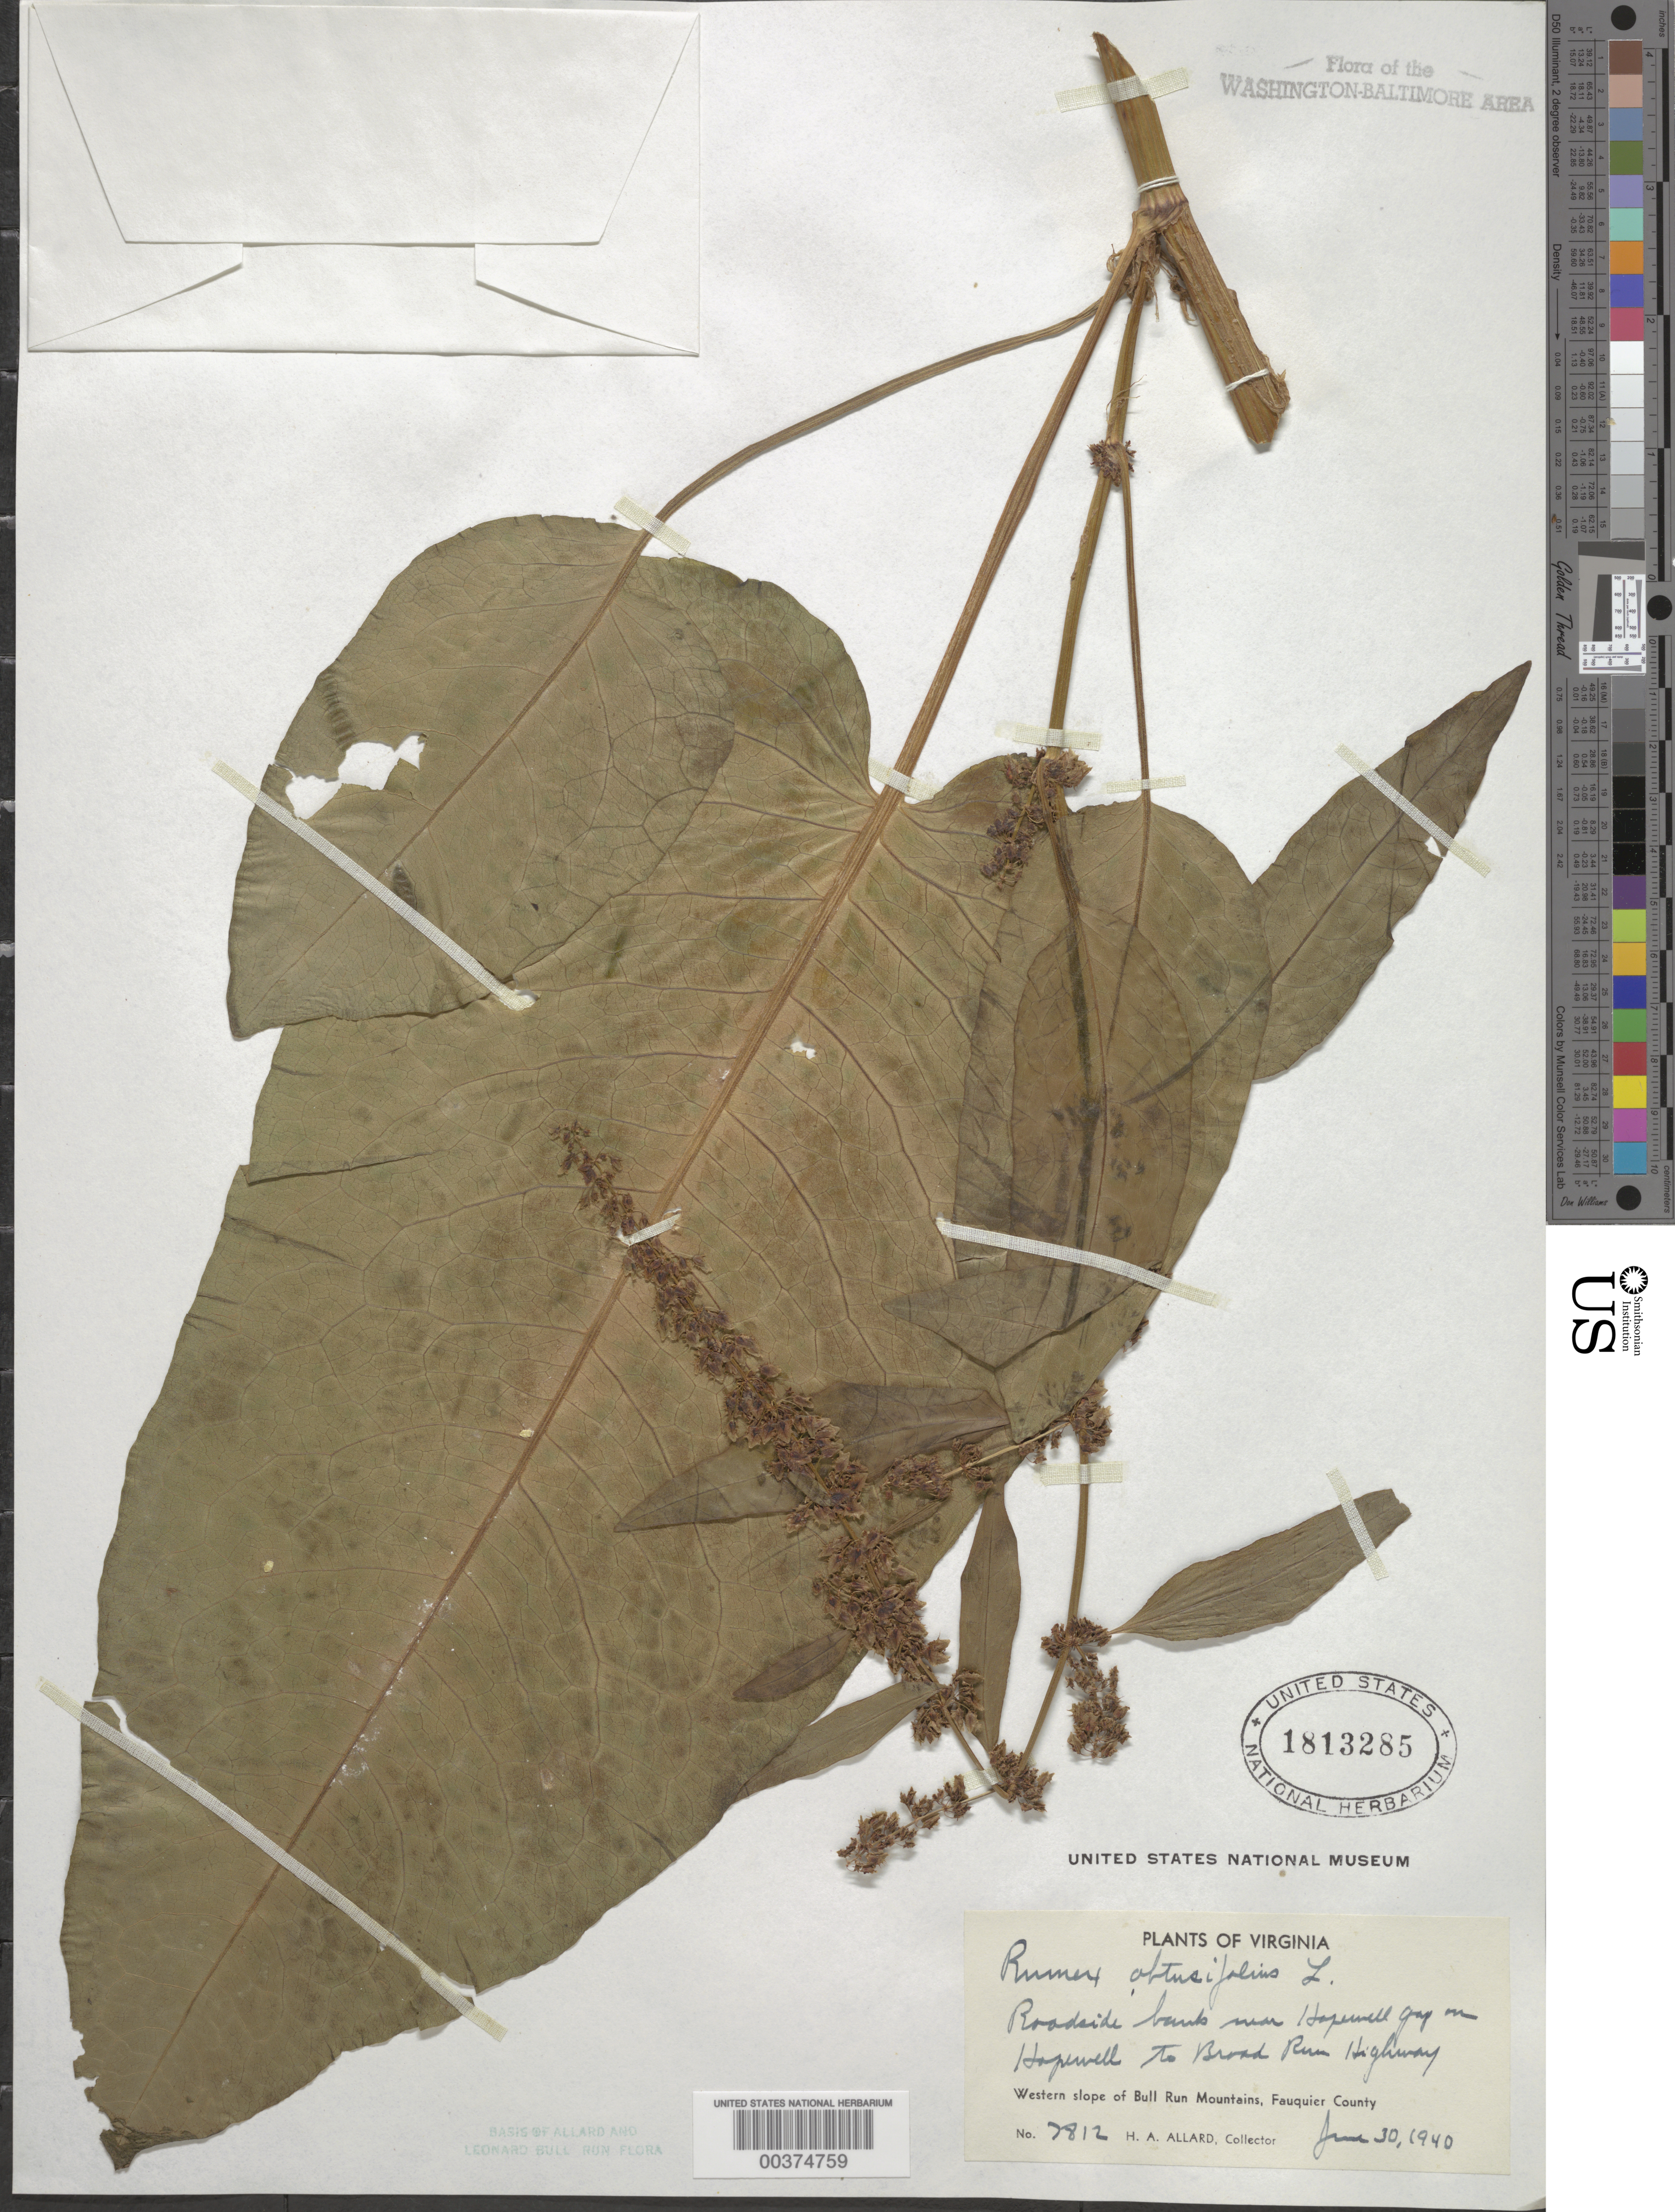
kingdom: Plantae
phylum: Tracheophyta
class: Magnoliopsida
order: Caryophyllales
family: Polygonaceae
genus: Rumex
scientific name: Rumex obtusifolius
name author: L.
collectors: H. A. Allard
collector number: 7812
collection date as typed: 30 Jun 1940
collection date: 1940-06-30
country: United States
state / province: Virginia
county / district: Fauquier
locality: Hopewell Gap, Hopewell to Broad Run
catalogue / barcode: US 1813285